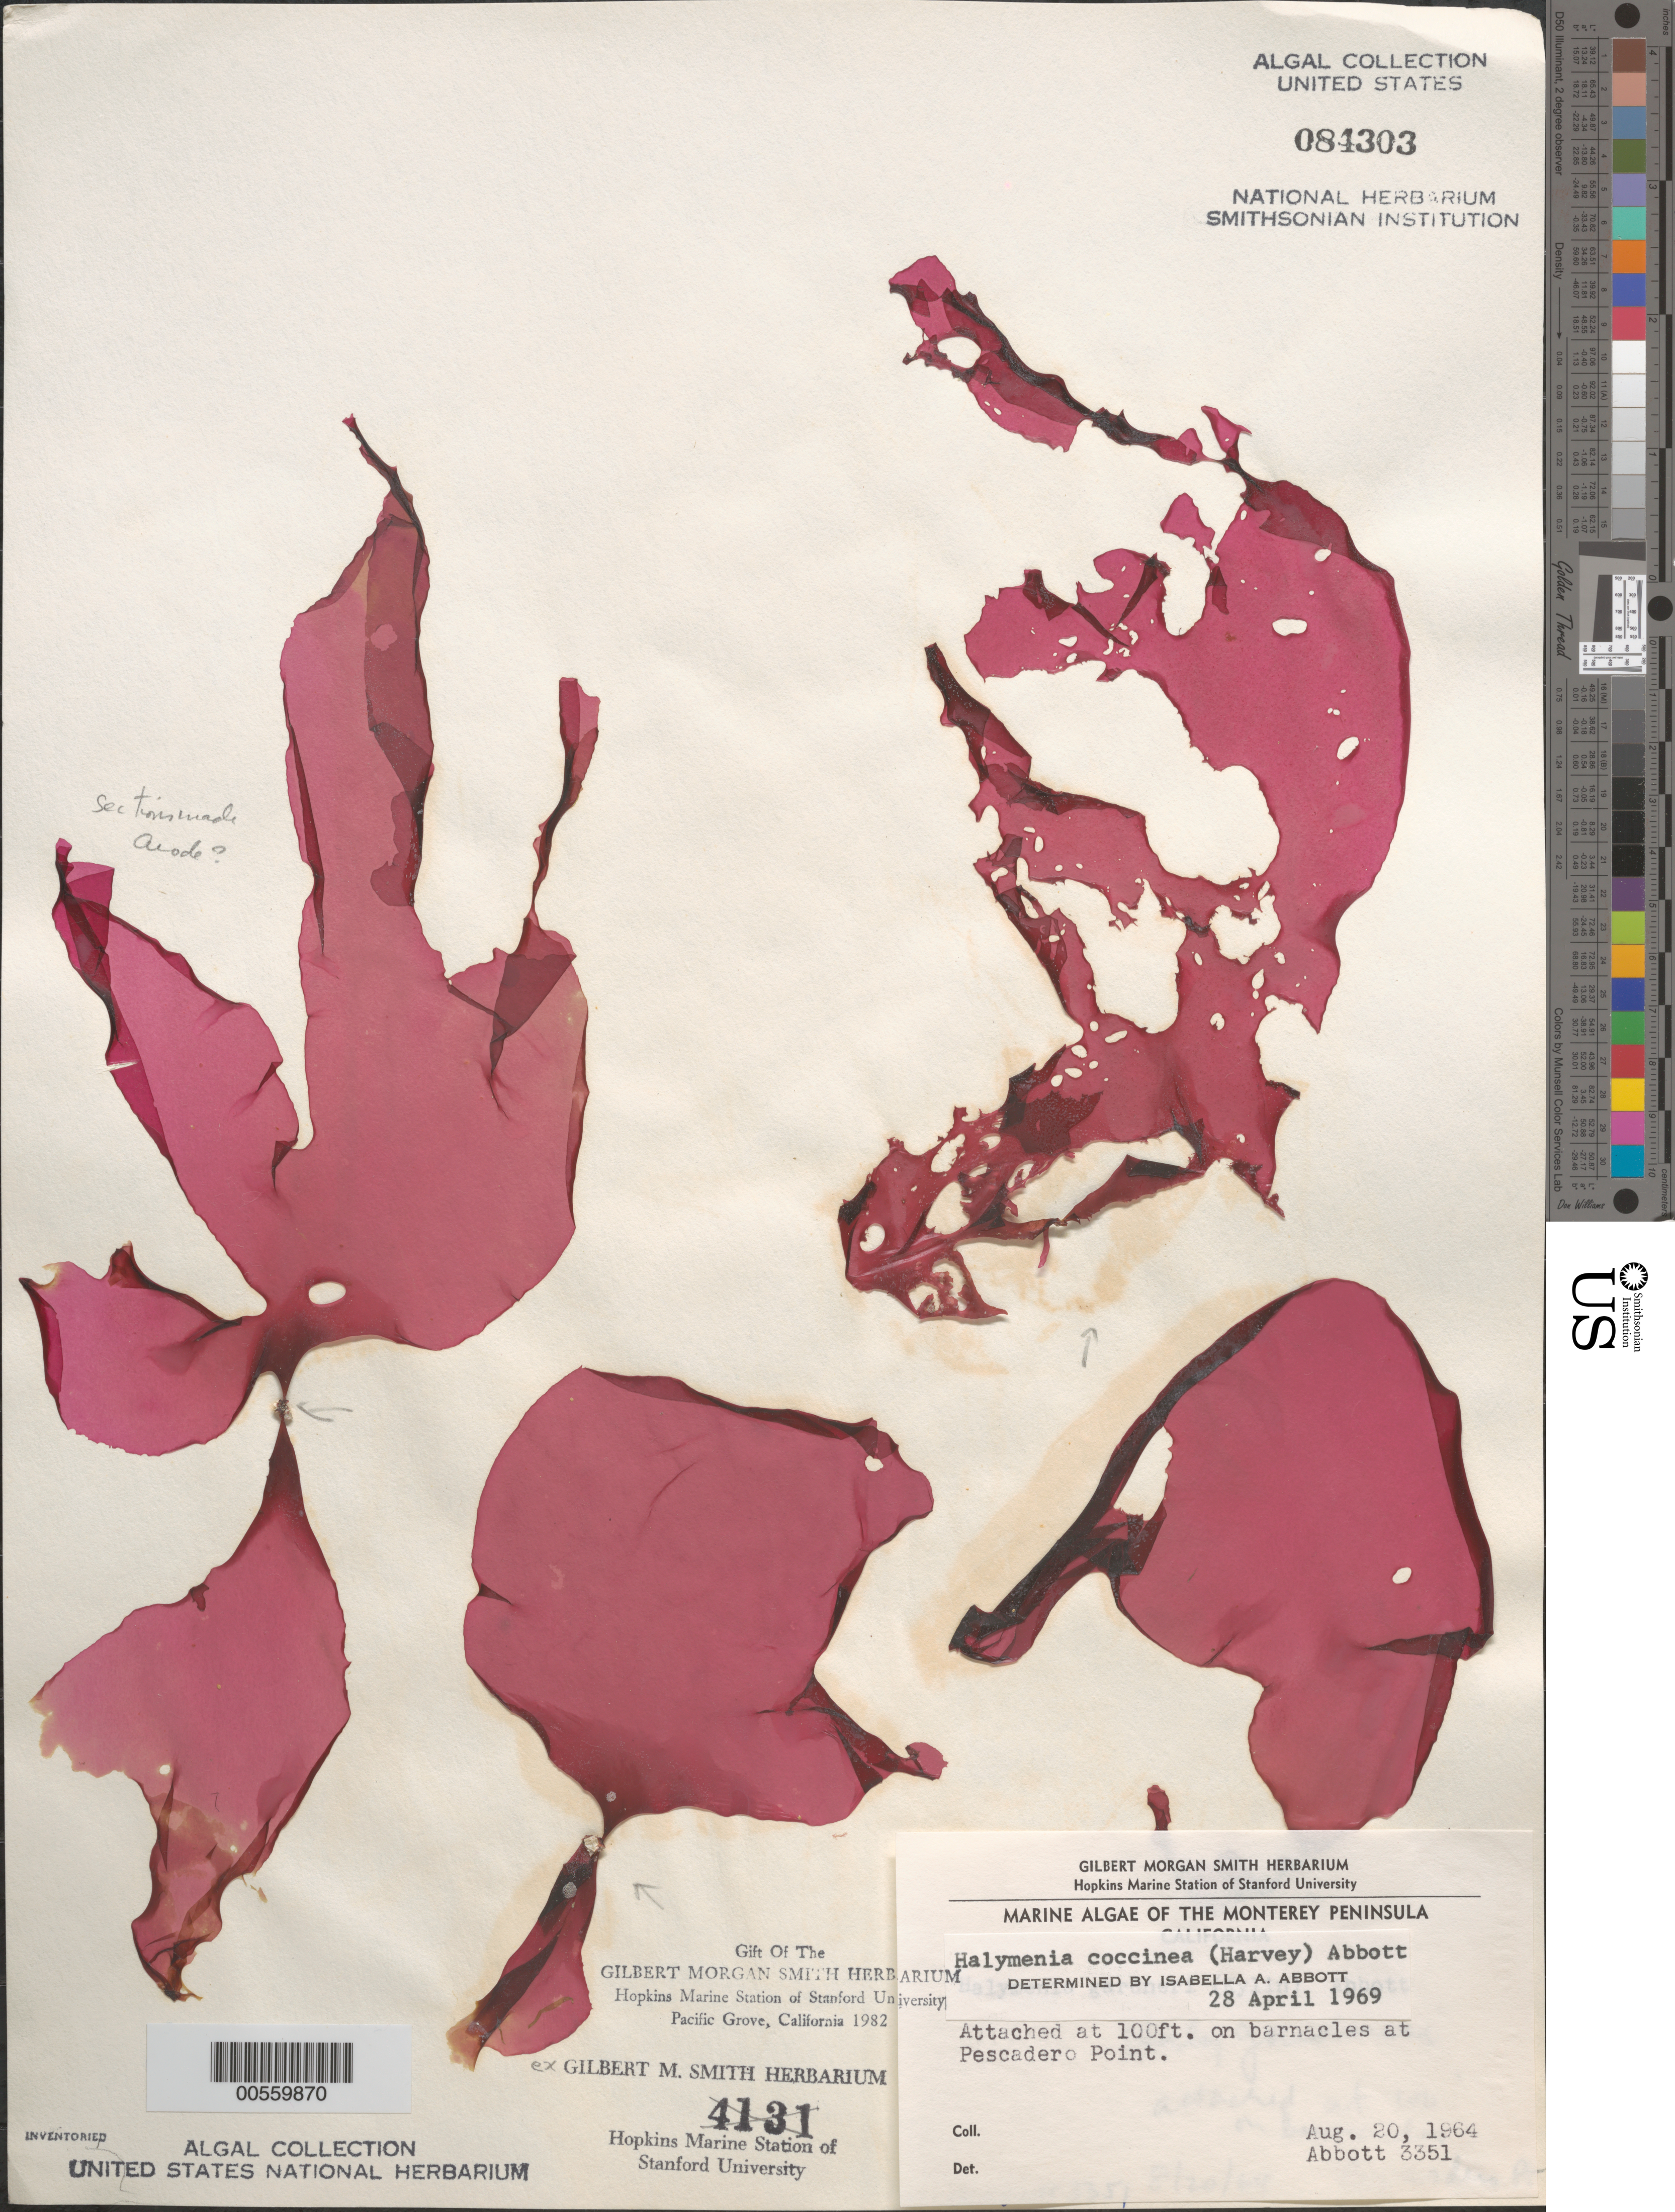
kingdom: Plantae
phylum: Rhodophyta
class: Florideophyceae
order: Gigartinales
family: Dumontiaceae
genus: Weeksia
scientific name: Weeksia coccinea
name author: (Harv.) S.C. Lindstrom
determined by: Algae name updating Project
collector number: IAA 3351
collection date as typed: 20 Aug 1969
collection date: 1969-08-20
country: United States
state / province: California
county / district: Monterey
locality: Pescadero Point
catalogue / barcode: US 84303